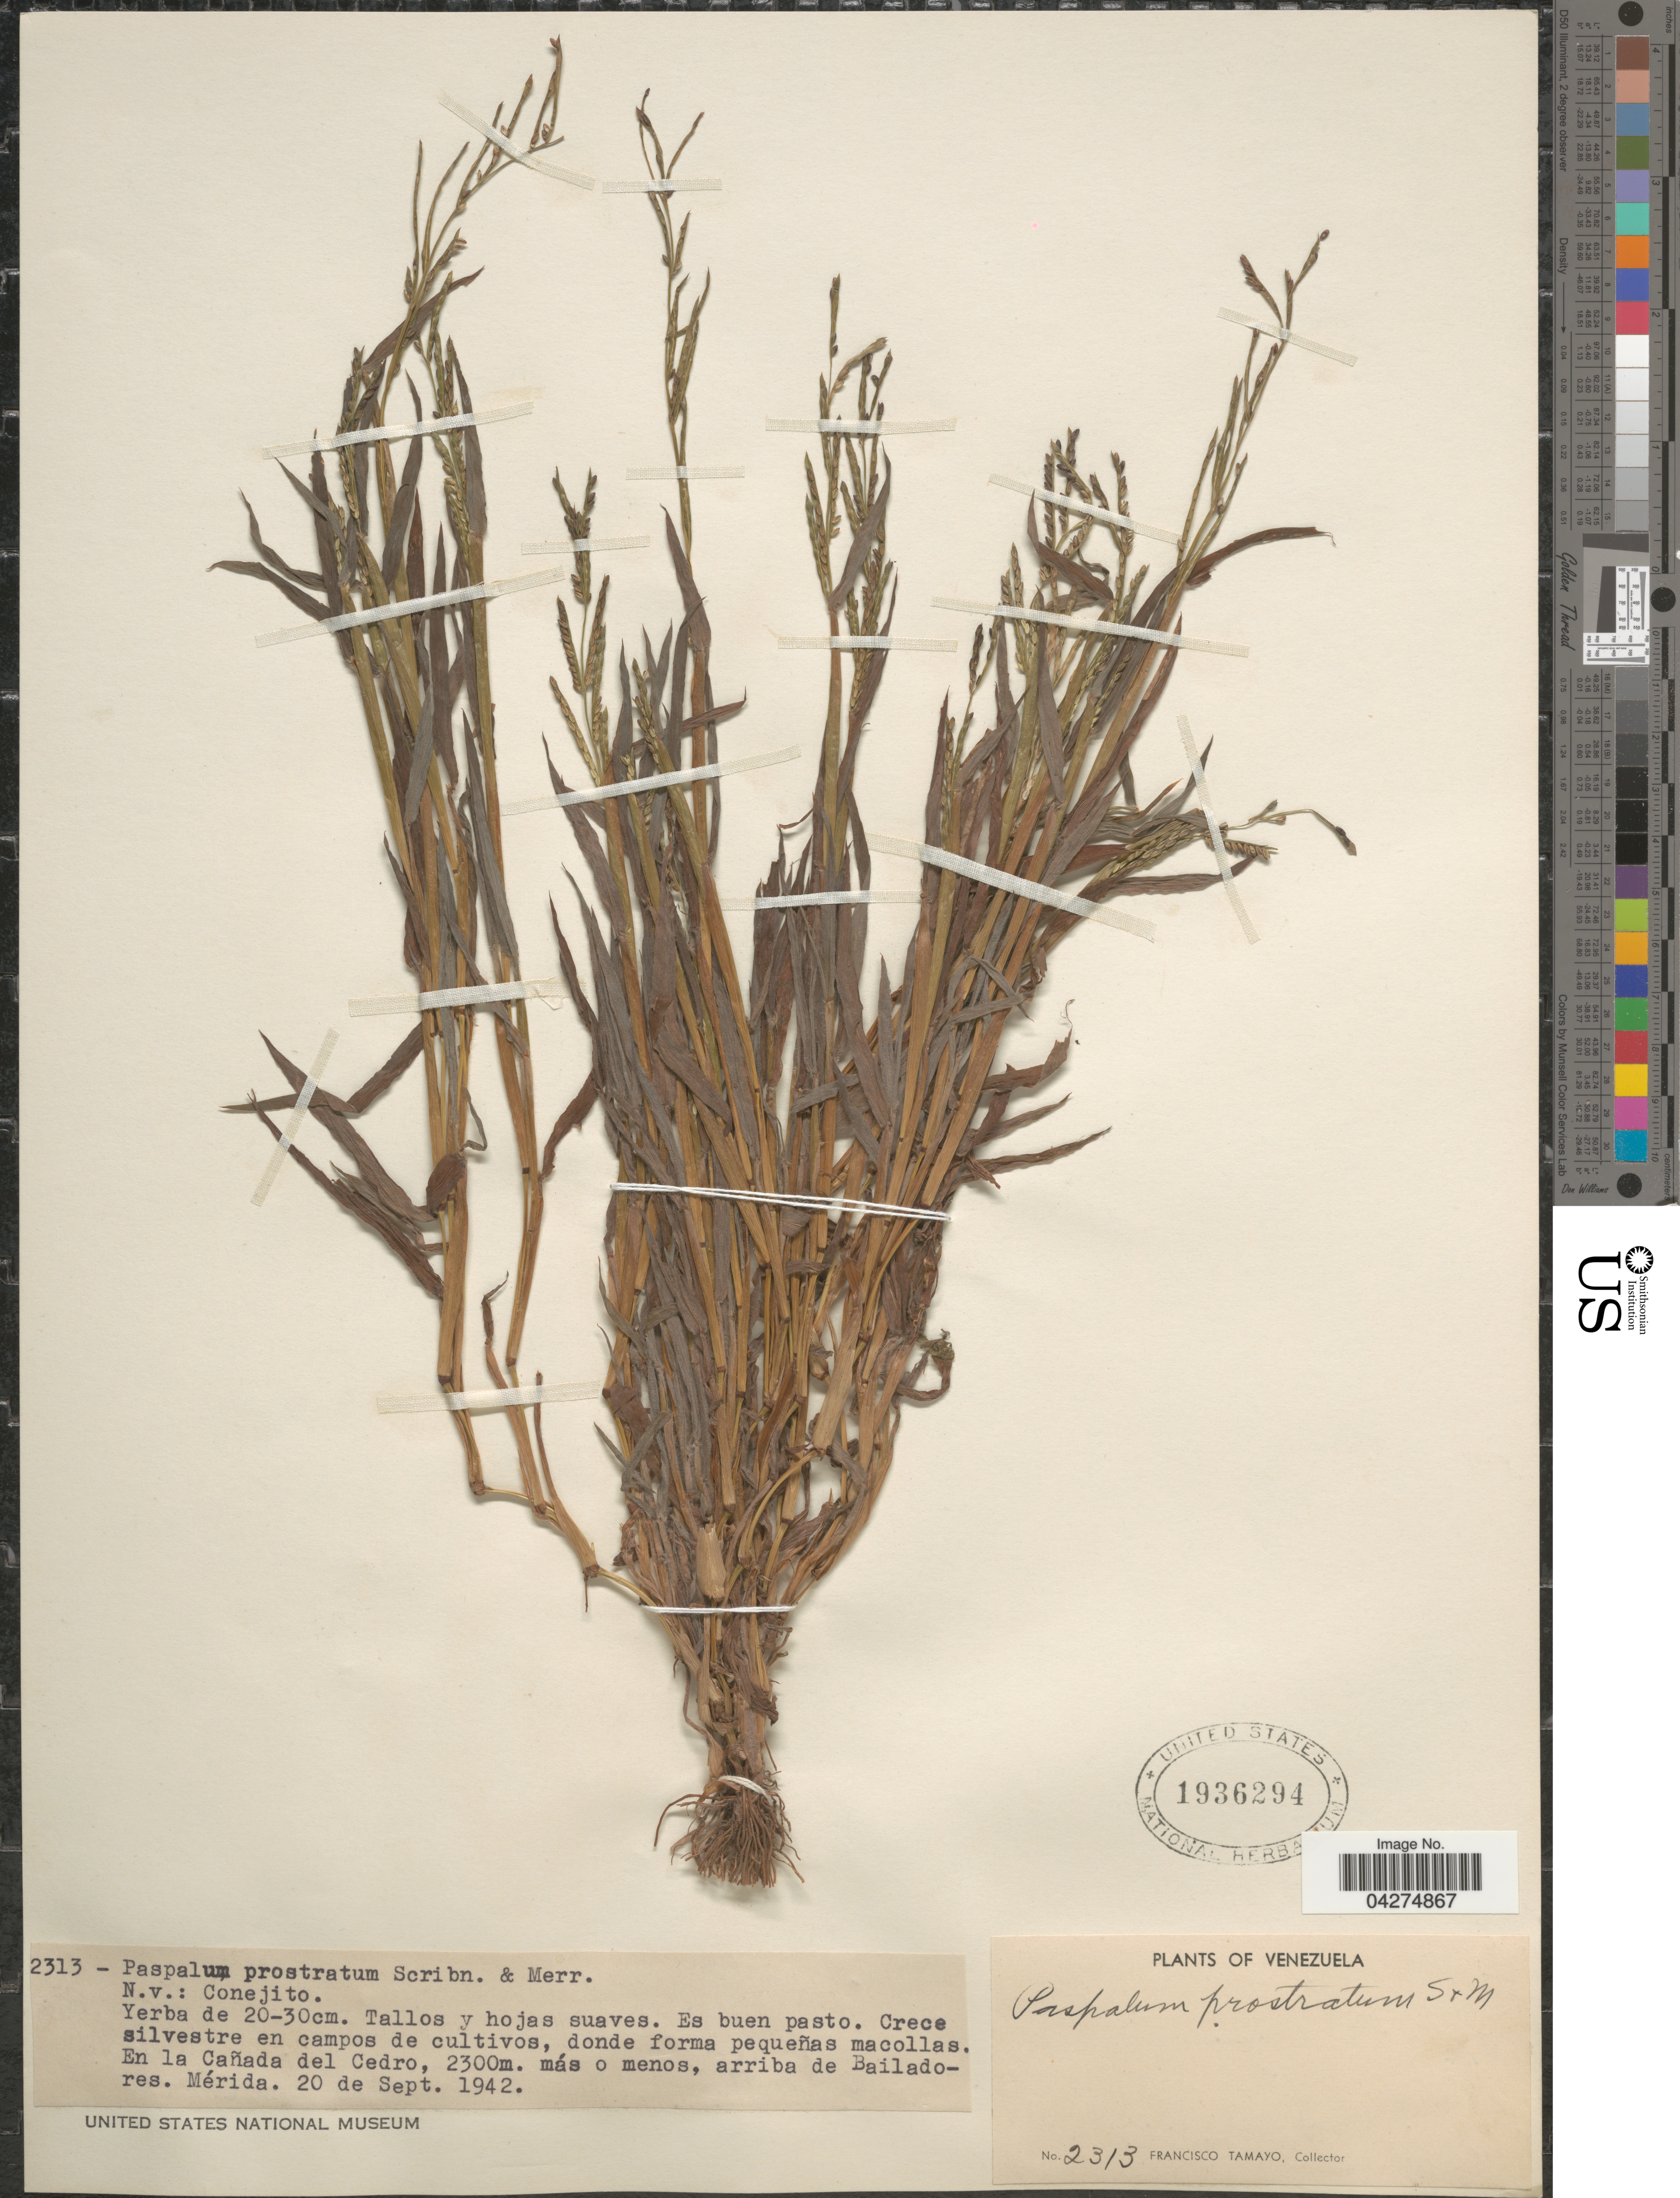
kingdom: Plantae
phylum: Tracheophyta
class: Liliopsida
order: Poales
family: Poaceae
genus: Paspalum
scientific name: Paspalum prostratum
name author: Scribn. & Merr.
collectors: F. Tamayo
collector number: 2313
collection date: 1942-09-20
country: Venezuela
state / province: Merida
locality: En la Cañada del Cedro, arriba de Bailadores.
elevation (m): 2300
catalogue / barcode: US 1936294